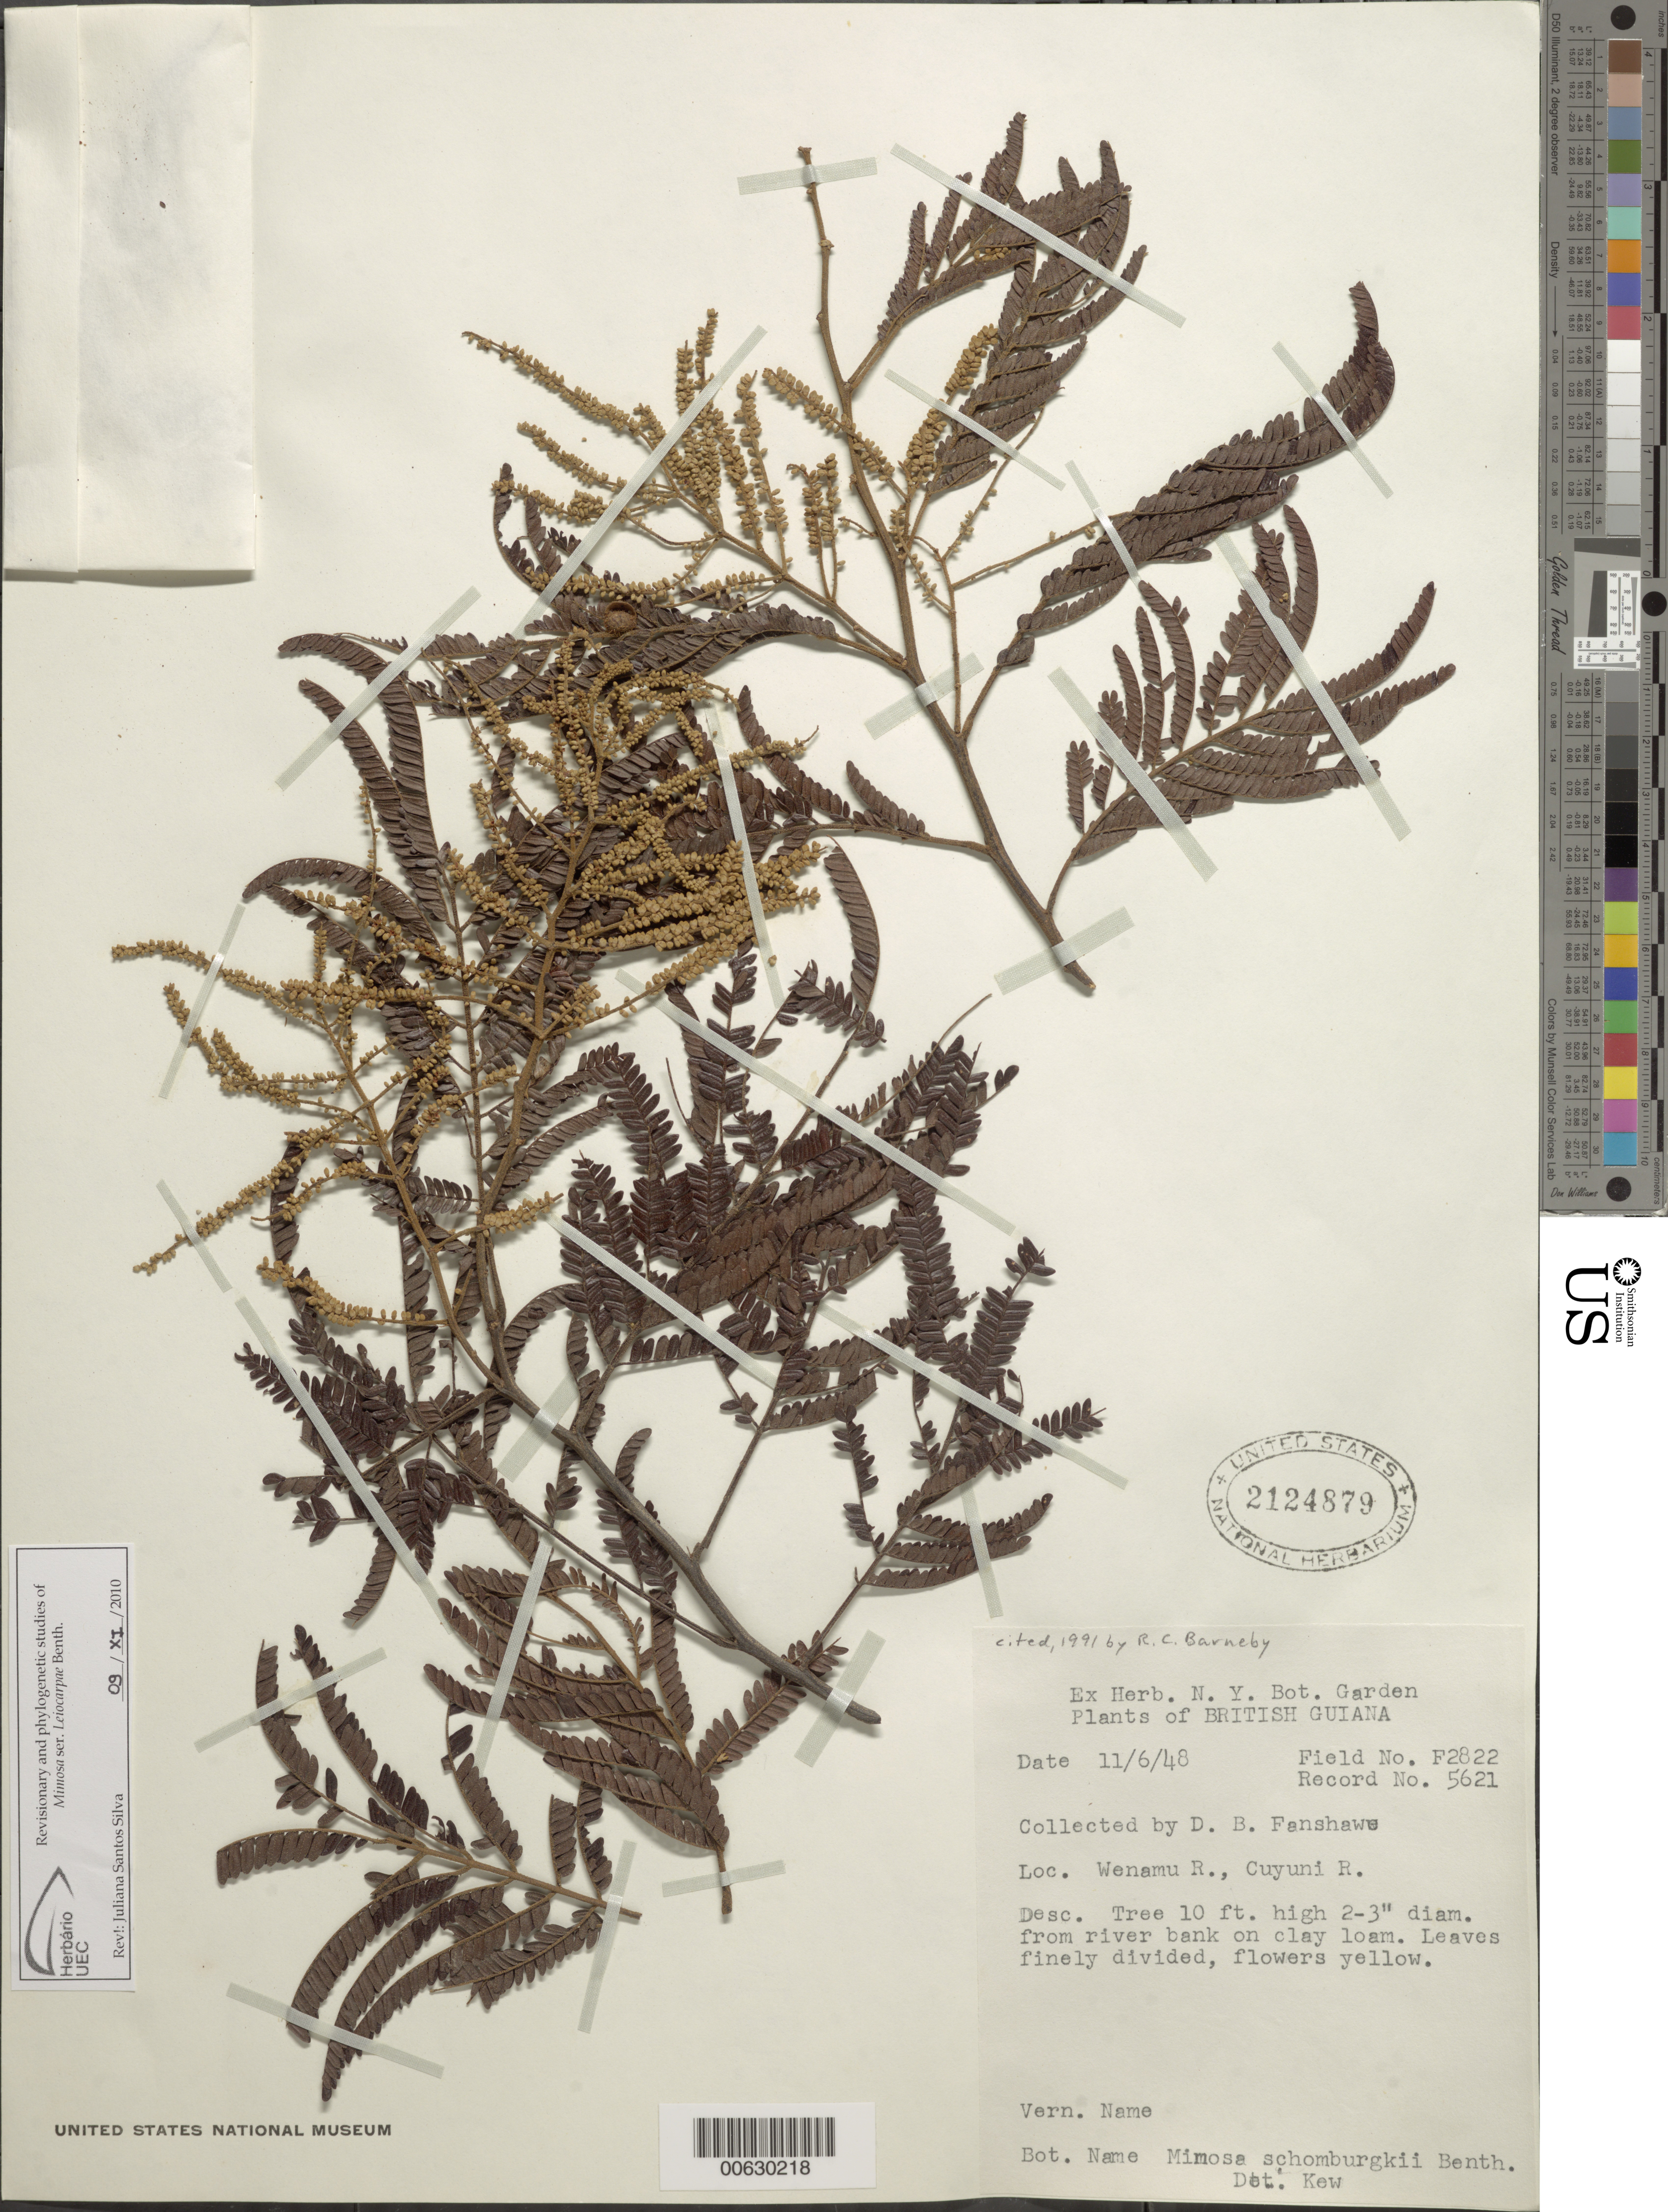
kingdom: Plantae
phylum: Tracheophyta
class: Magnoliopsida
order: Fabales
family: Fabaceae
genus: Mimosa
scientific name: Mimosa schomburgkii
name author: Benth.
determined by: Barneby, Rupert C., (NY)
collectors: D. B. Fanshawe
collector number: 5621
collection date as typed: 11-Jun-48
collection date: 1948-06-11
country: Guyana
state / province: Cuyuni-Mazaruni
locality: Cuyuni R., Wenamu R.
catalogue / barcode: US 2124879